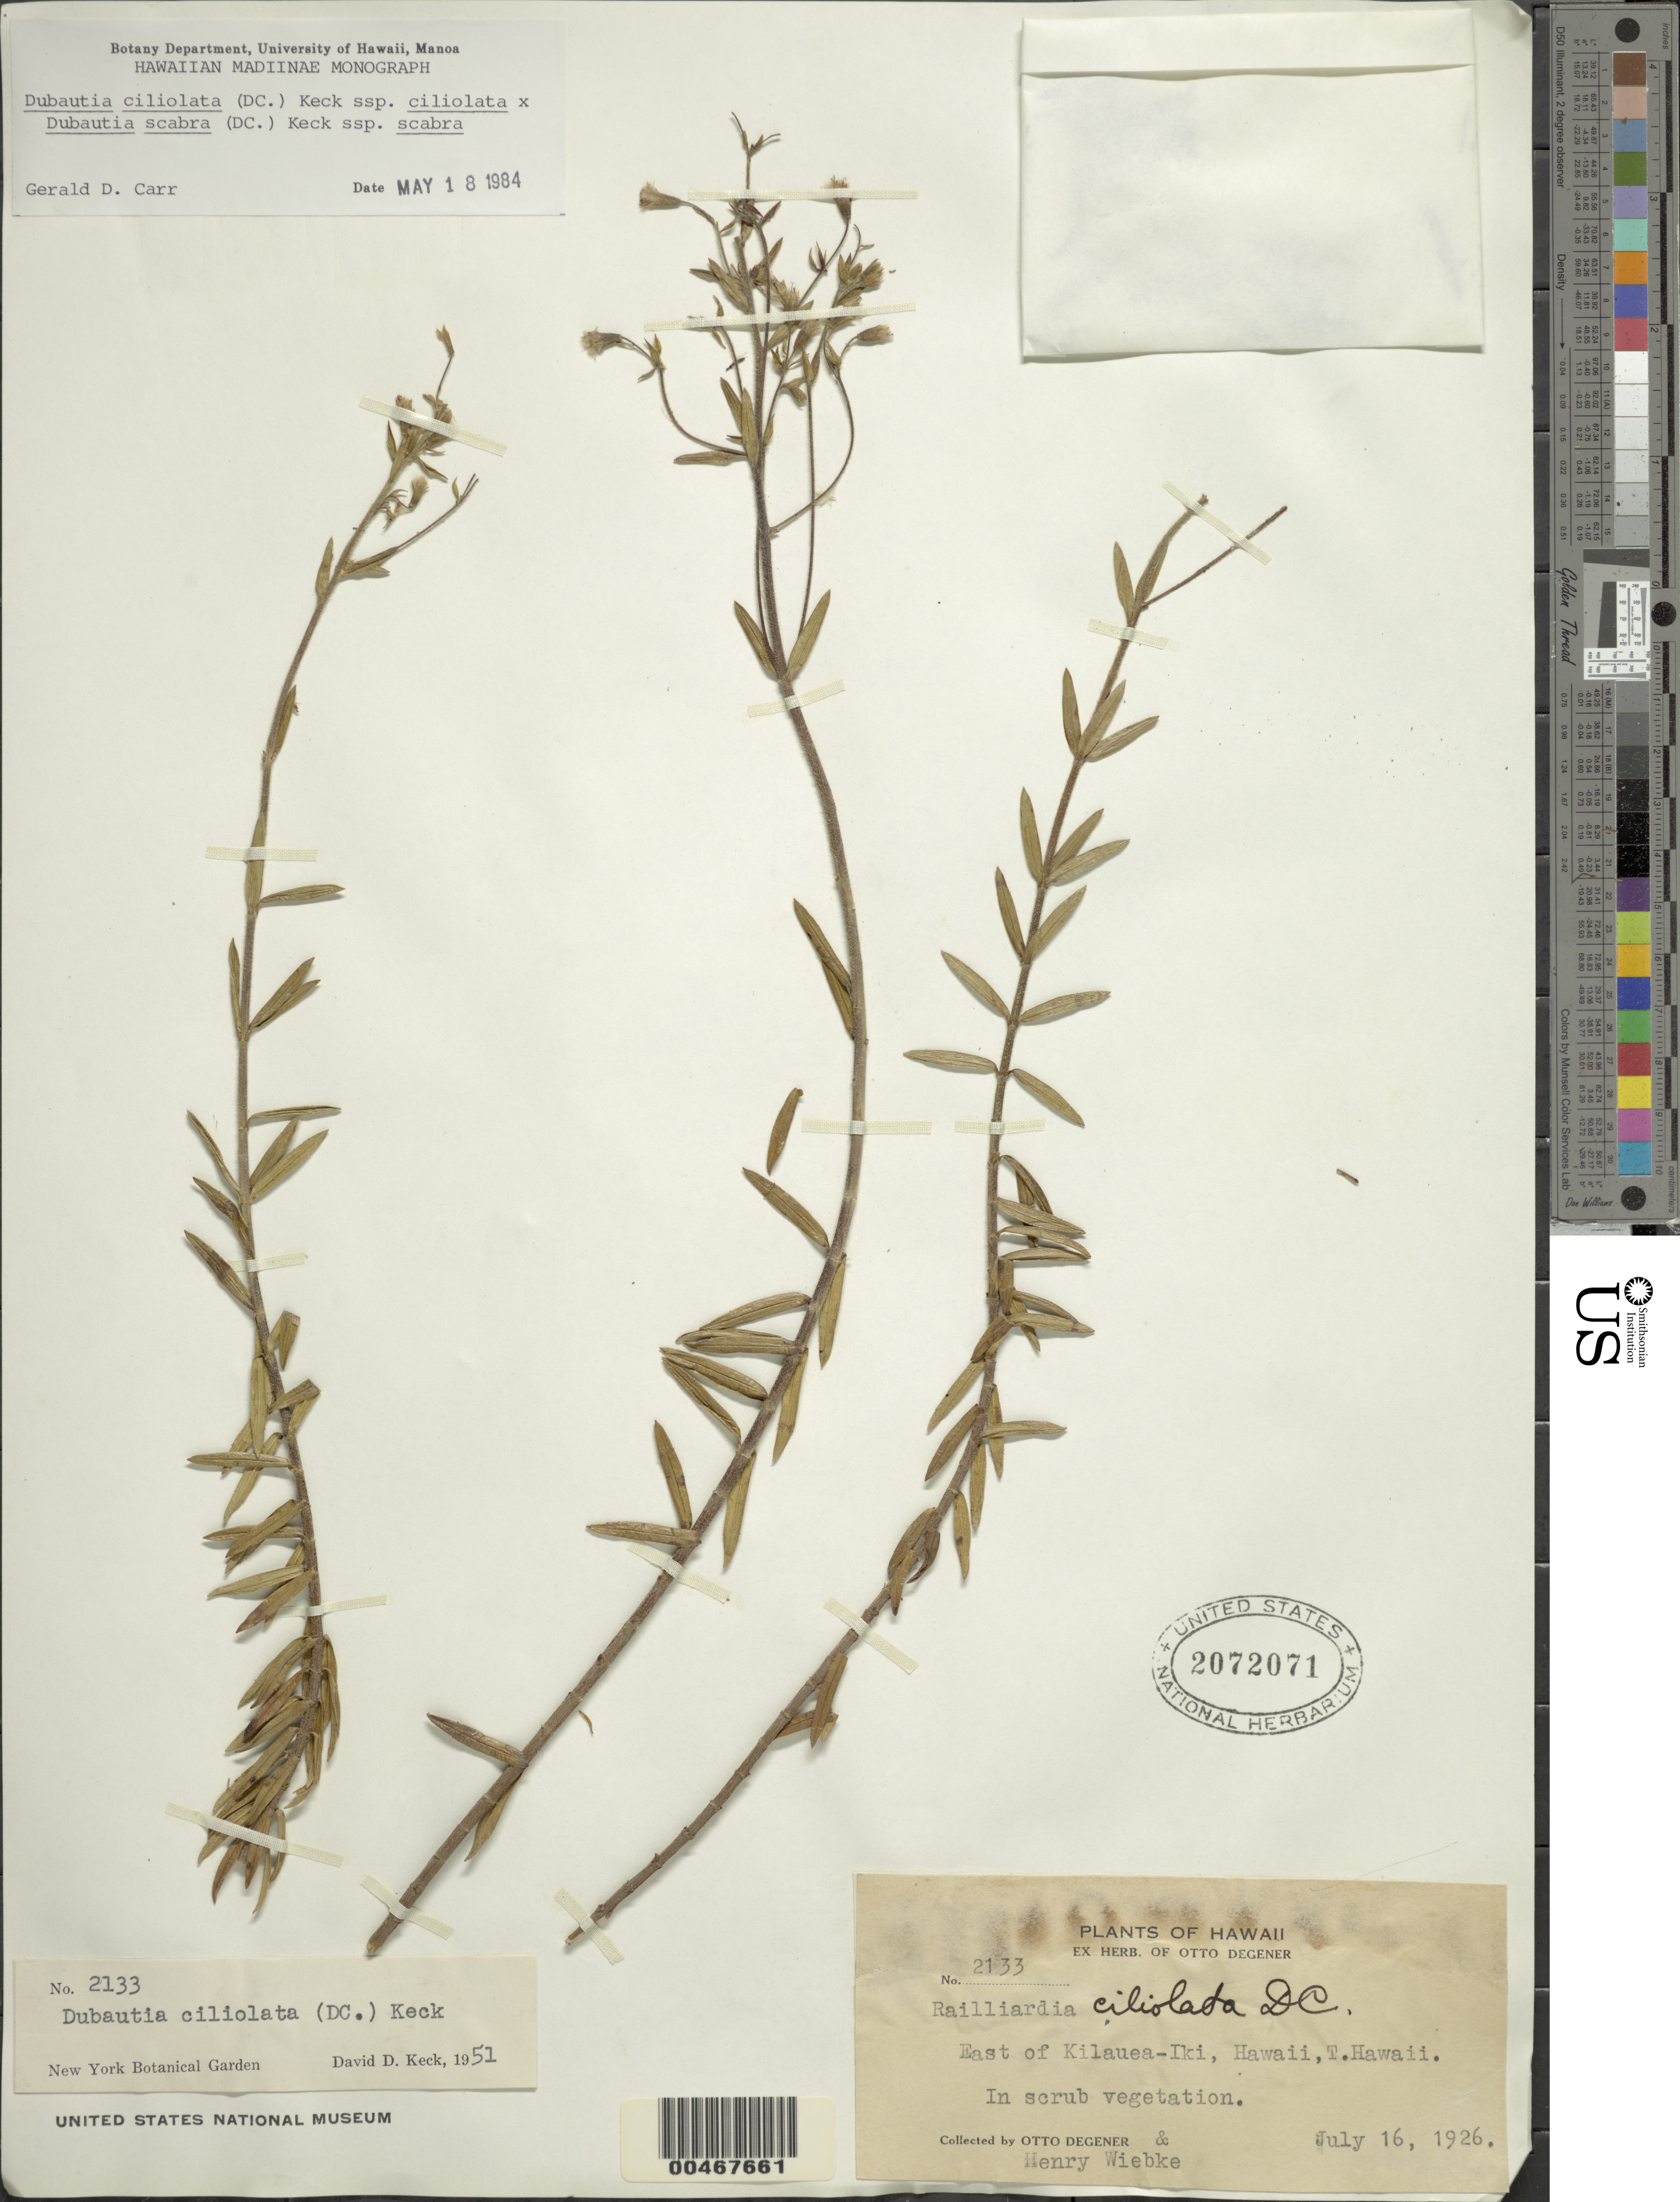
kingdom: Plantae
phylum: Tracheophyta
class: Magnoliopsida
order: Asterales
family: Asteraceae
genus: Dubautia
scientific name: Dubautia ciliolata subsp. ciliolata x D. scabra (DC.) D.D. Keck subsp. scabra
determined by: Carr, G. D.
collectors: O. Degener & H. Wiebke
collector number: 2133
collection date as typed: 16 Jul 1926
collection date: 1926-07-16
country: United States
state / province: Hawaii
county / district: Hawaii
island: Hawaii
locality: E of Kilauea-Iki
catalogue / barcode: US 2072071